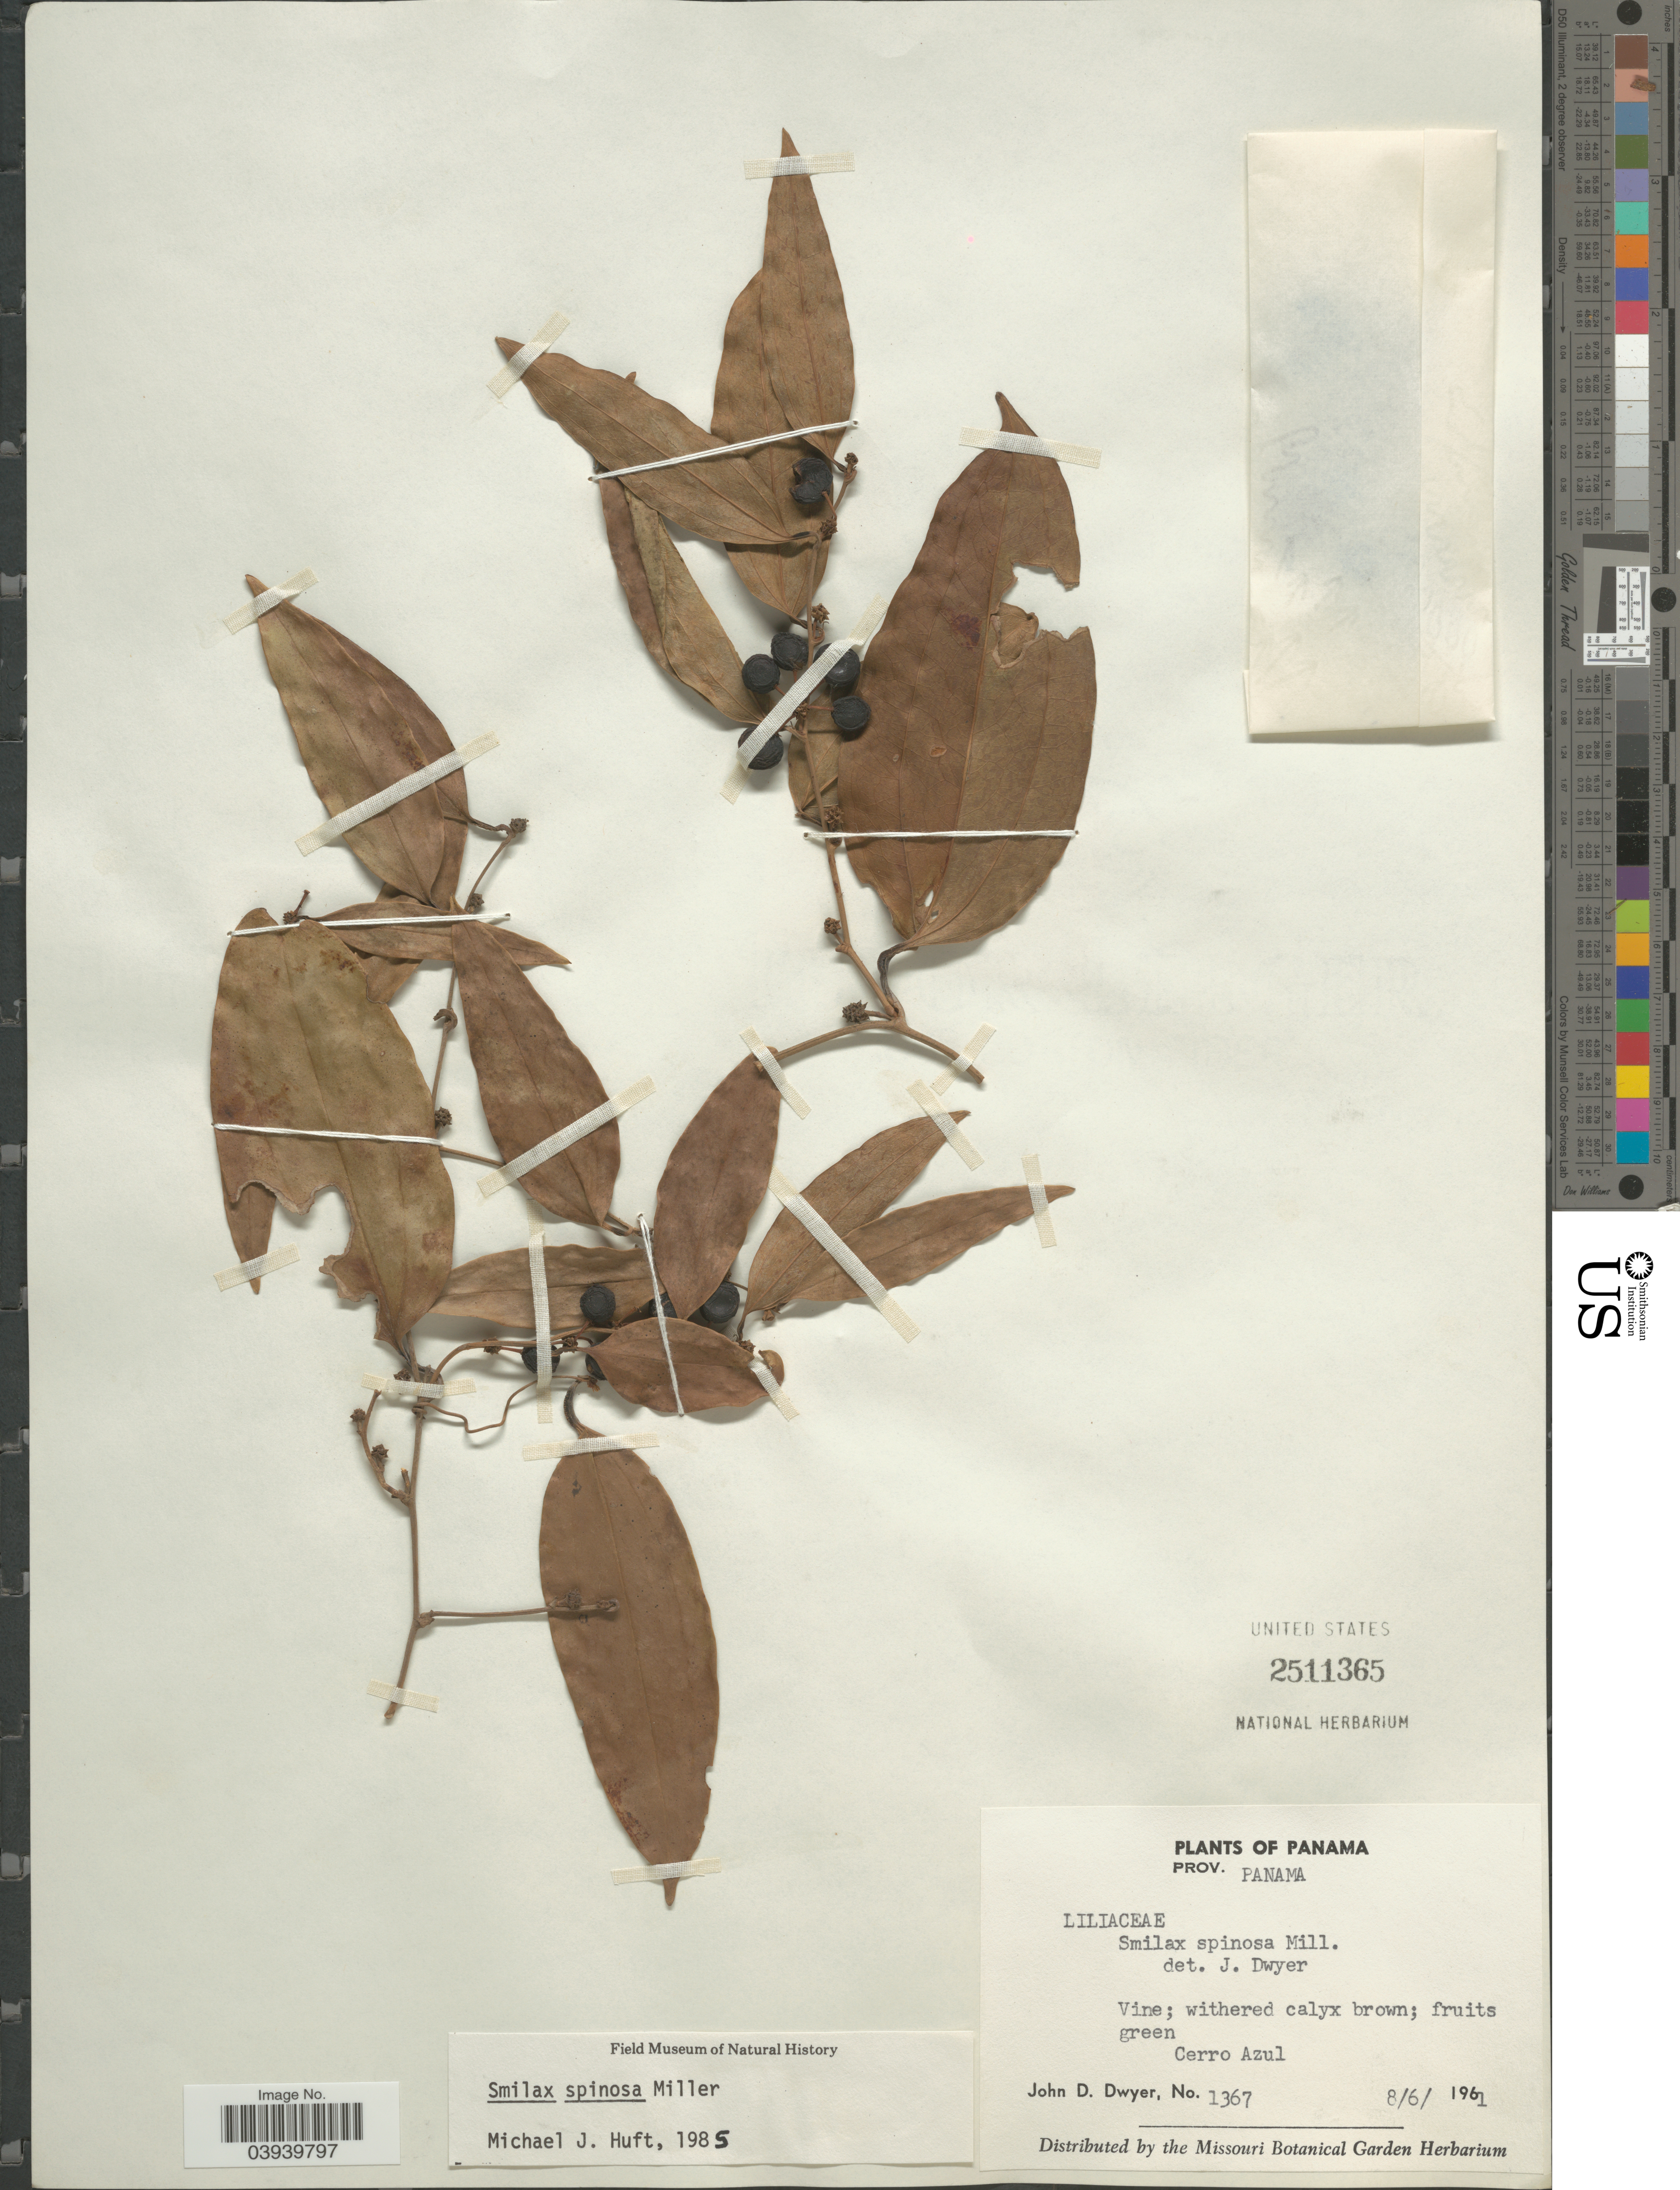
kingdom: Plantae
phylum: Tracheophyta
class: Liliopsida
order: Liliales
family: Smilacaceae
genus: Smilax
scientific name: Smilax spinosa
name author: Mill.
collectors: J. D. Dwyer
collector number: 1367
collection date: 1961-06-08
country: Panama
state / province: Panamá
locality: Cerro Azul.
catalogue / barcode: US 2511365